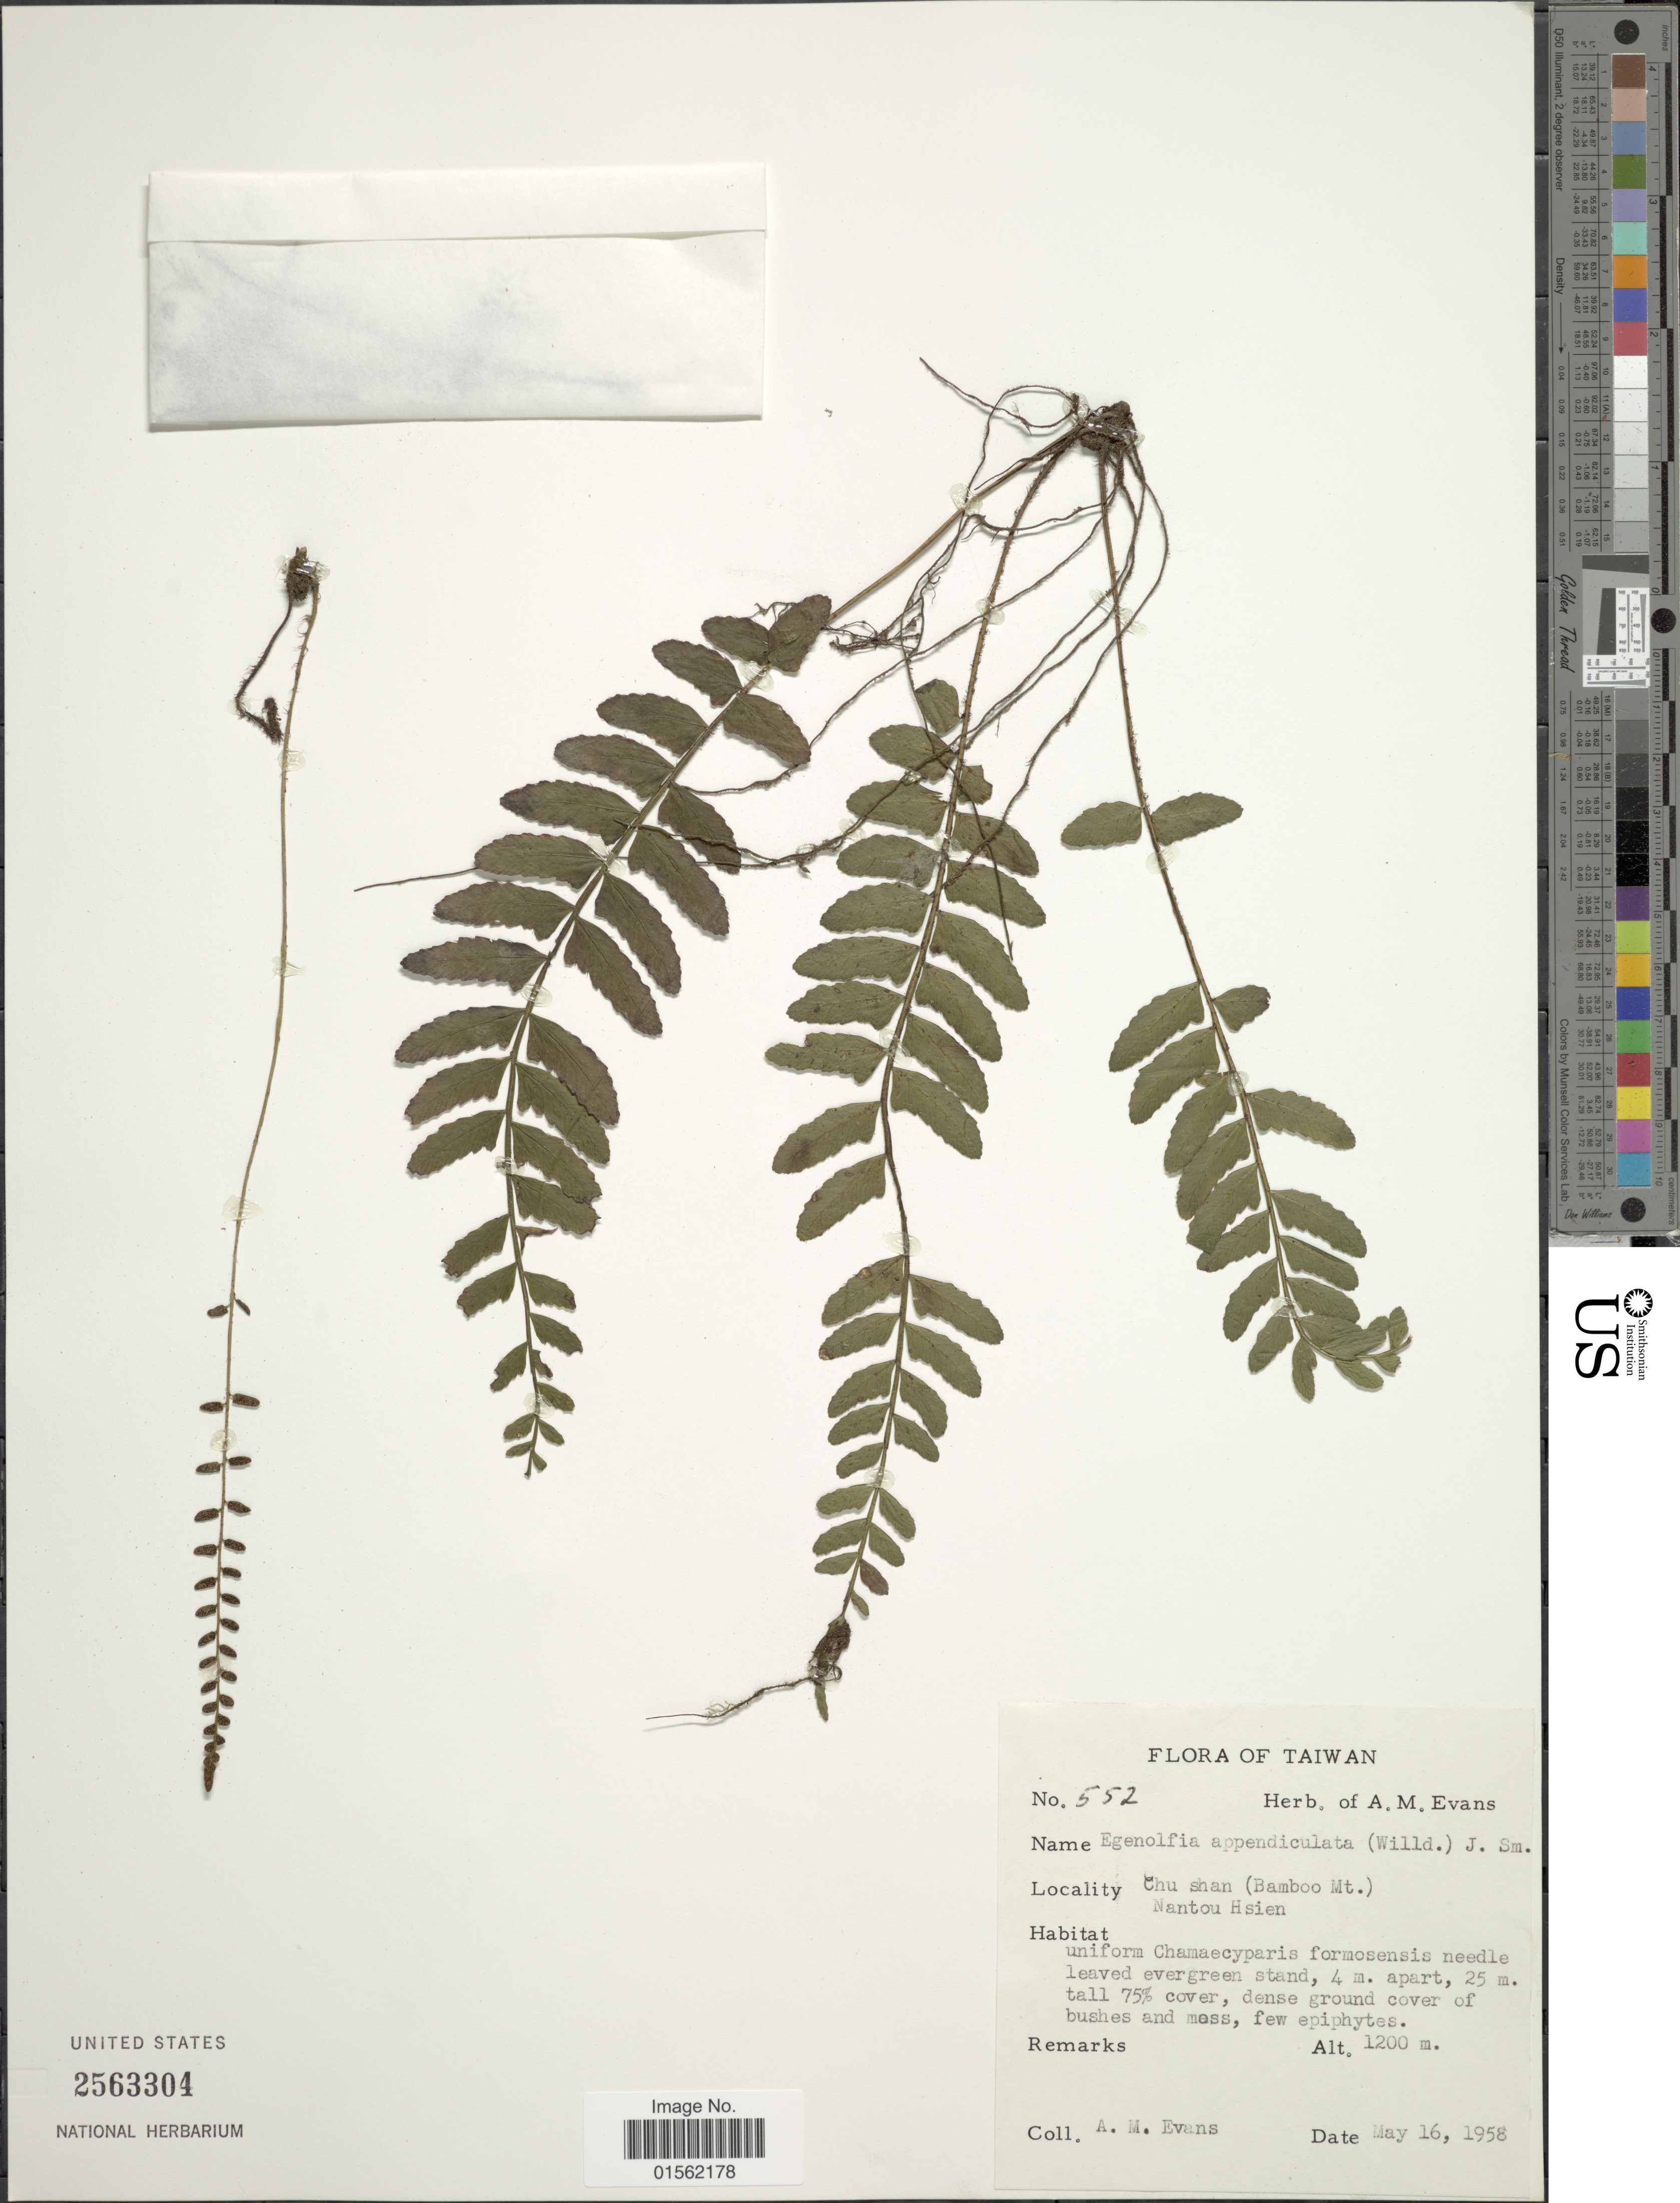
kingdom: Plantae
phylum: Tracheophyta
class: Polypodiopsida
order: Polypodiales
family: Dryopteridaceae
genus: Bolbitis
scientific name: Bolbitis appendiculata var. appendiculata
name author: (Willd.) K. Iwats.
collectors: A. M. Evans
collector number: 552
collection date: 1958-05-16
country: Taiwan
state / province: Nantou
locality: Taiwan, Chu Shan (Bamboo Mt.), Nantou Hsien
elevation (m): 1200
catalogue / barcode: US 2563304